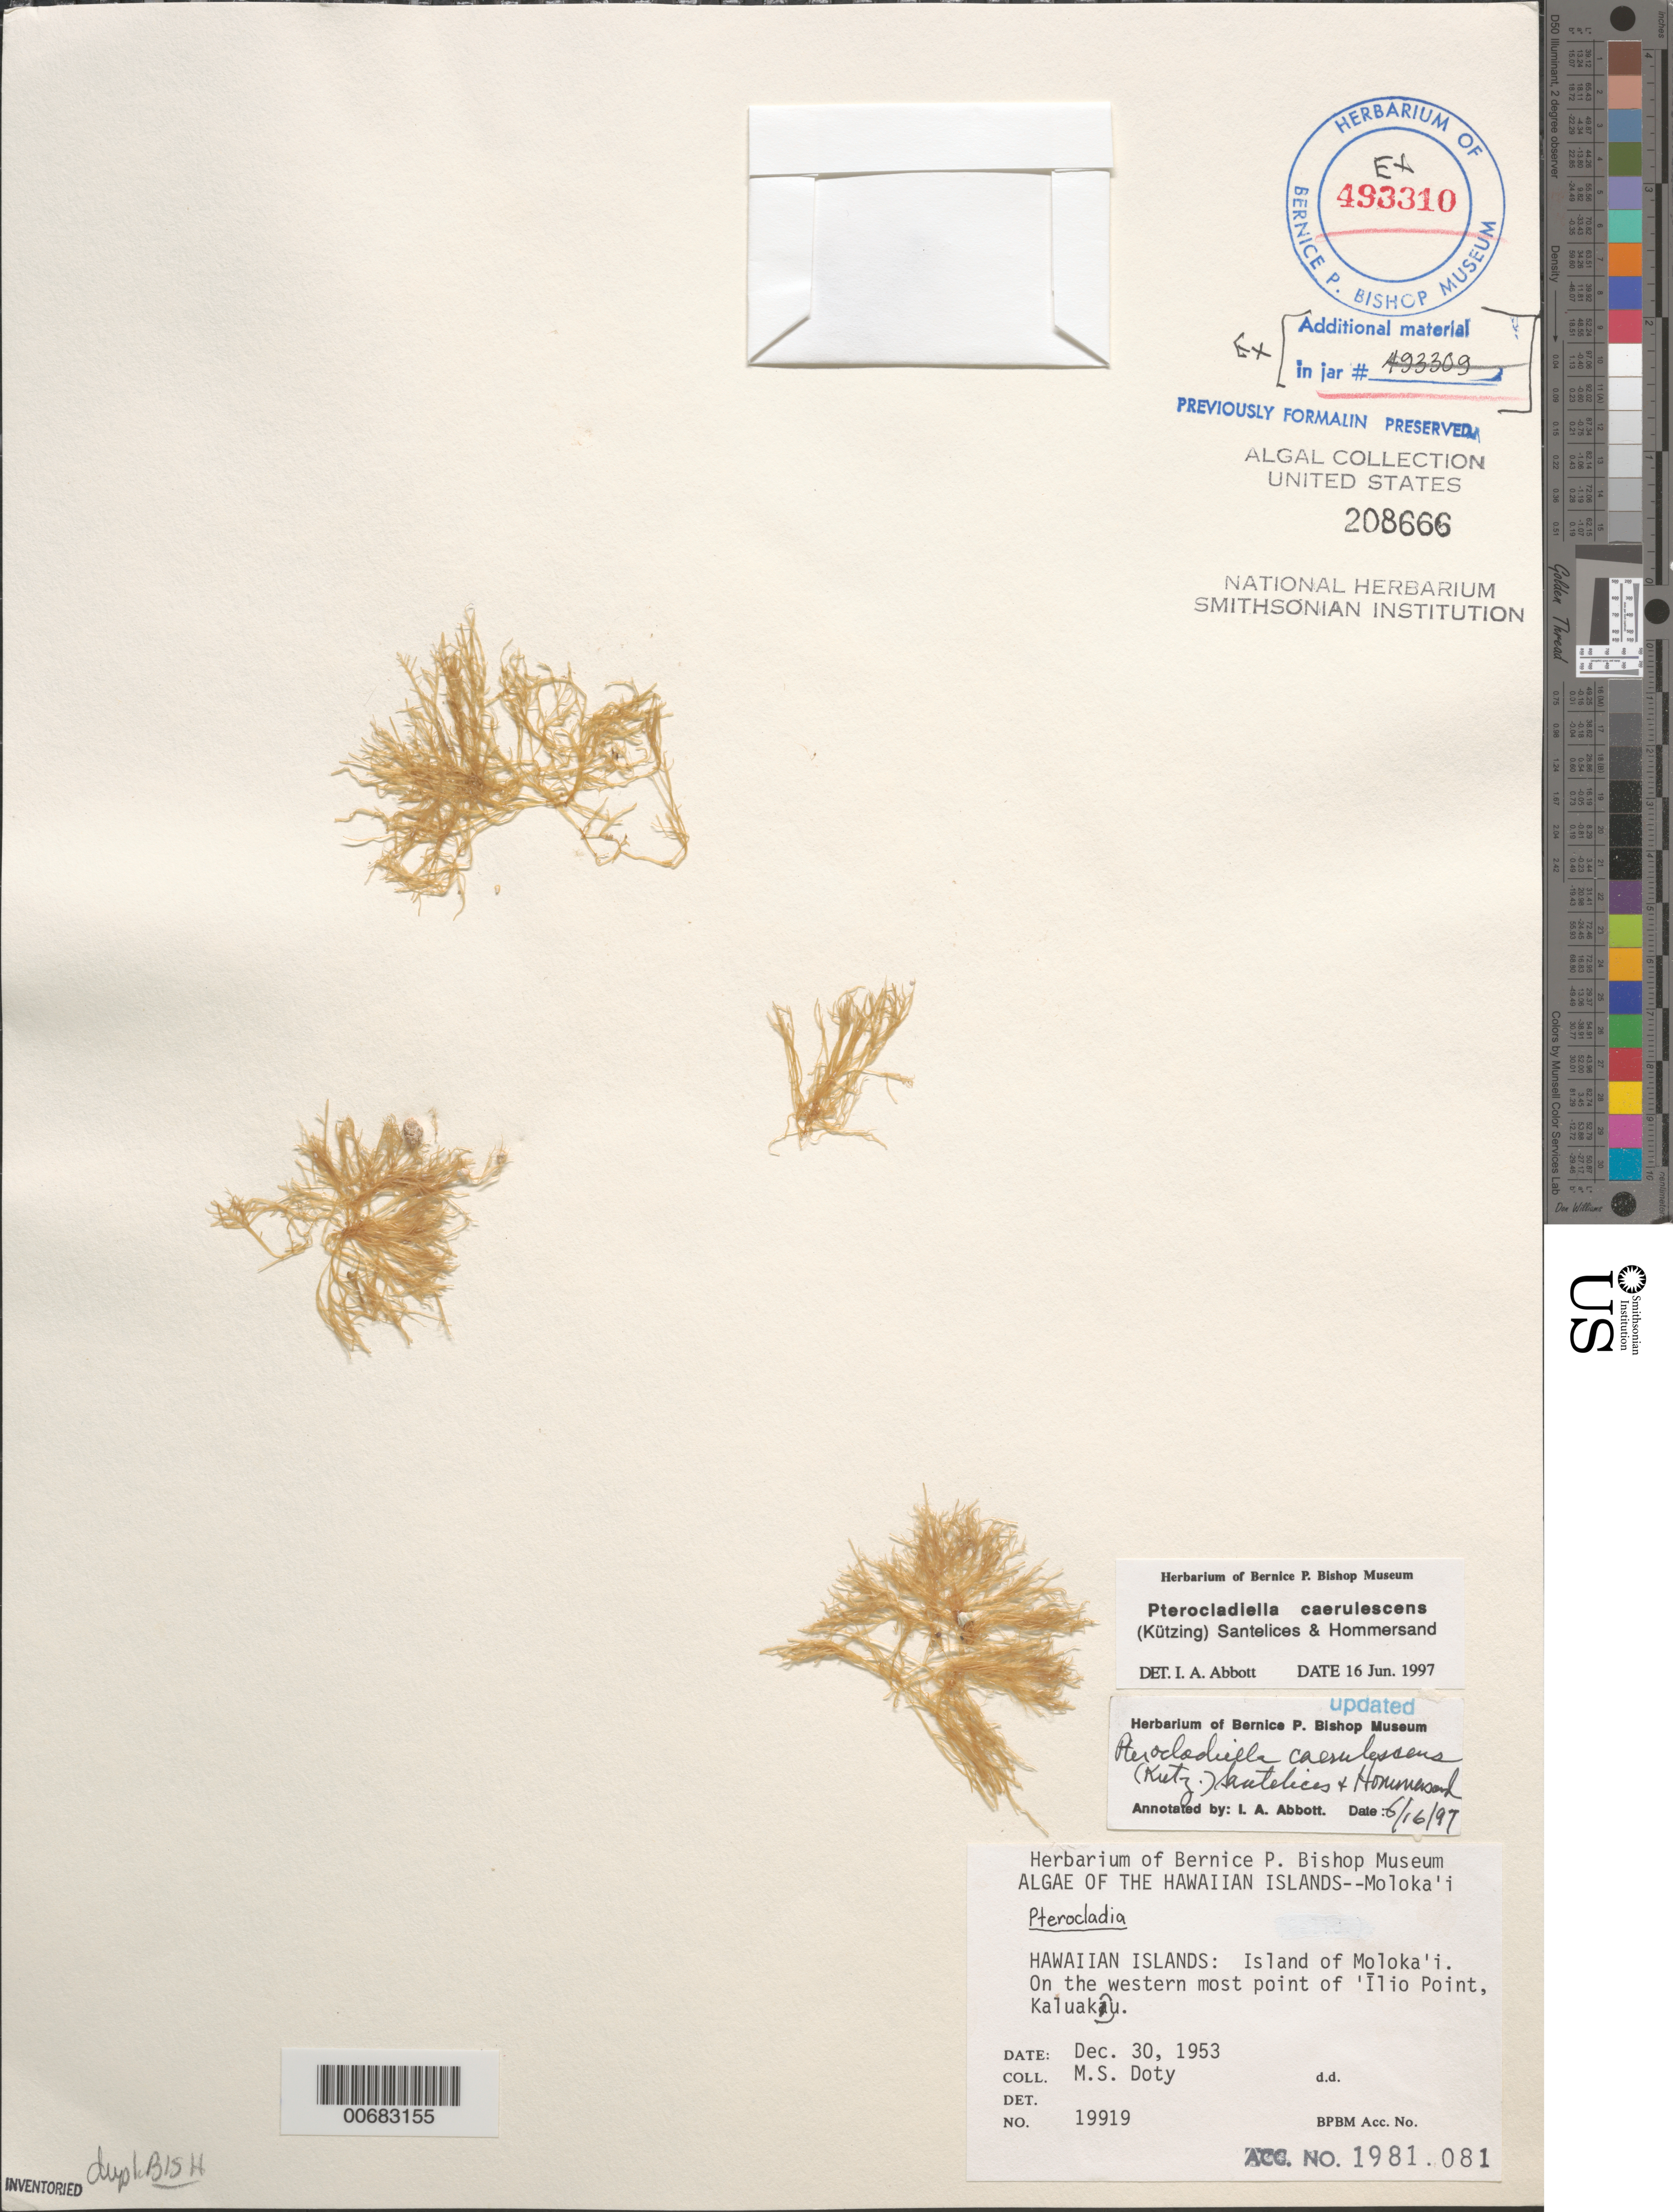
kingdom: Plantae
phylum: Rhodophyta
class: Florideophyceae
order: Gelidiales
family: Pterocladiaceae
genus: Pterocladiella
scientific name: Pterocladiella caerulescens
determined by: Abbott, Isabella A.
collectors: M. S. Doty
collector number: MSD 19919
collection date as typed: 30 Dec 1953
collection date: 1953-12-30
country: United States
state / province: Hawaii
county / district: Maui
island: Moloka'i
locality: Ilio Point, Kaluaku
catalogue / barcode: US 208666